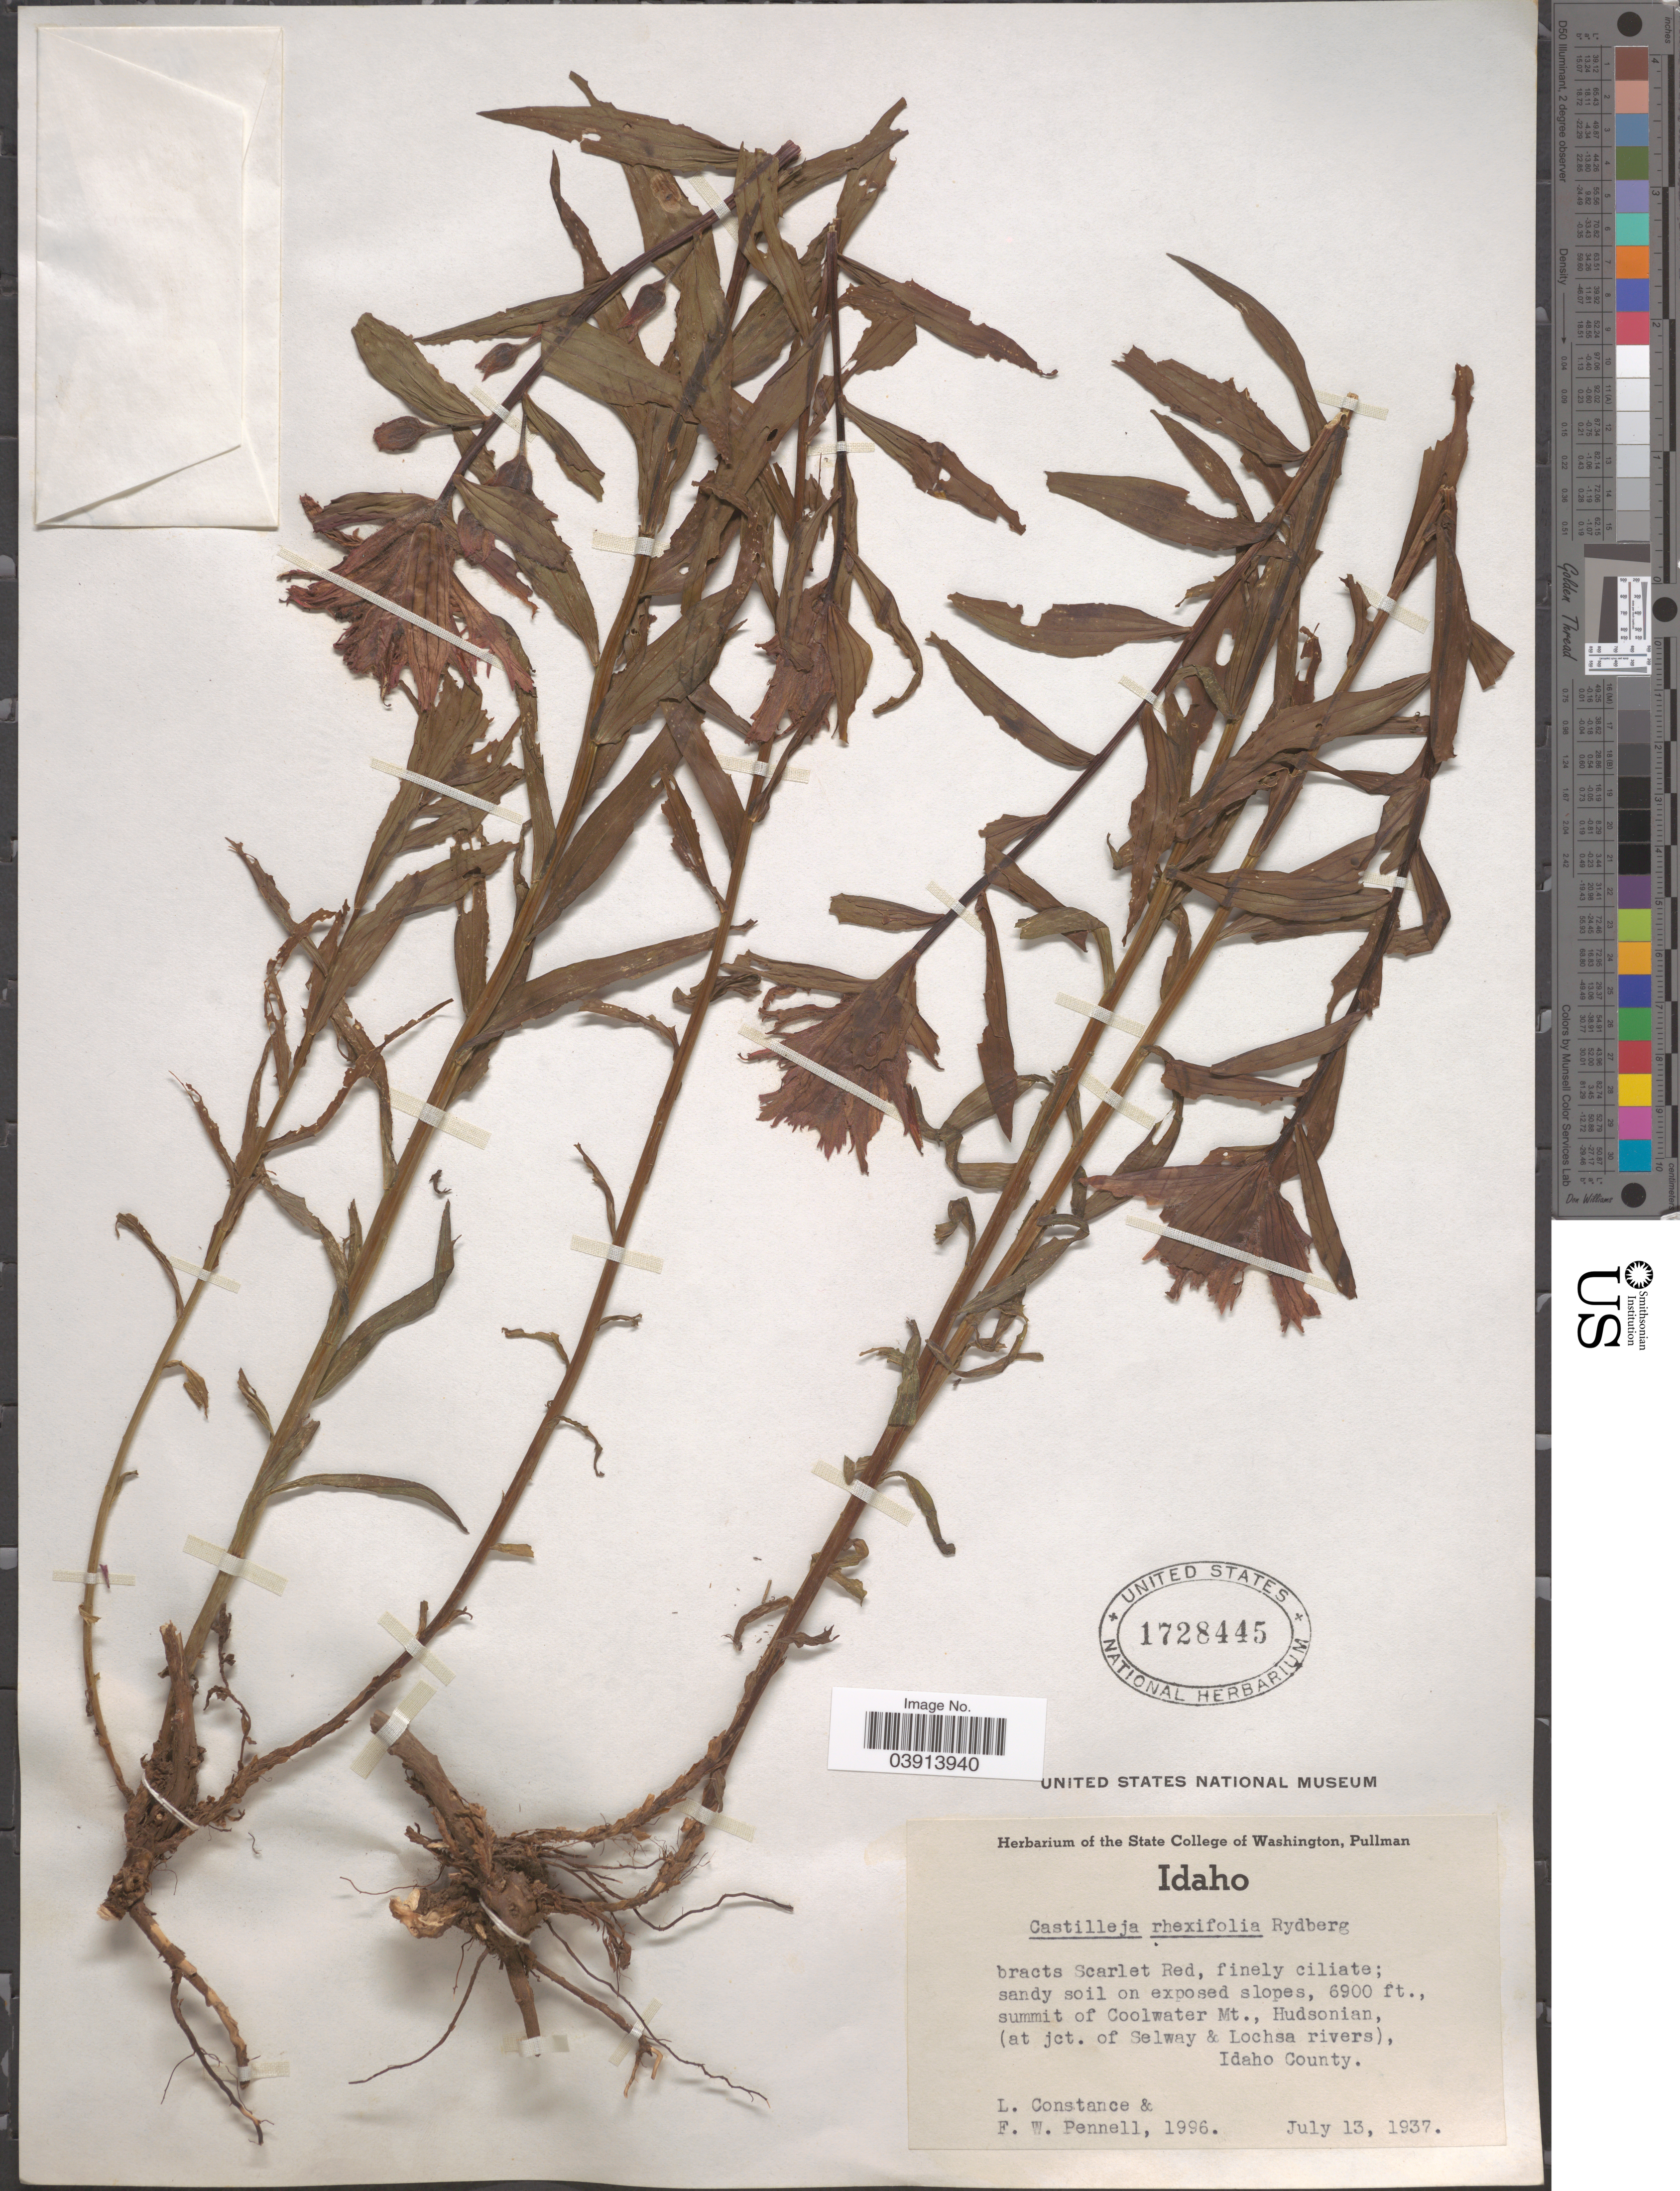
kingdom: Plantae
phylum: Tracheophyta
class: Magnoliopsida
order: Lamiales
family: Orobanchaceae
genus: Castilleja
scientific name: Castilleja rhexiifolia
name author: Rydb.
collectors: L. Constance & F. W. Pennell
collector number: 1996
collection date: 1937-07-13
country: United States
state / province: Idaho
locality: Summit of Coolwater Mt., Hudsonian, (at jct. of Selway & Lochsa rivers), Idaho County.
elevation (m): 2103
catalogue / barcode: US 1728445